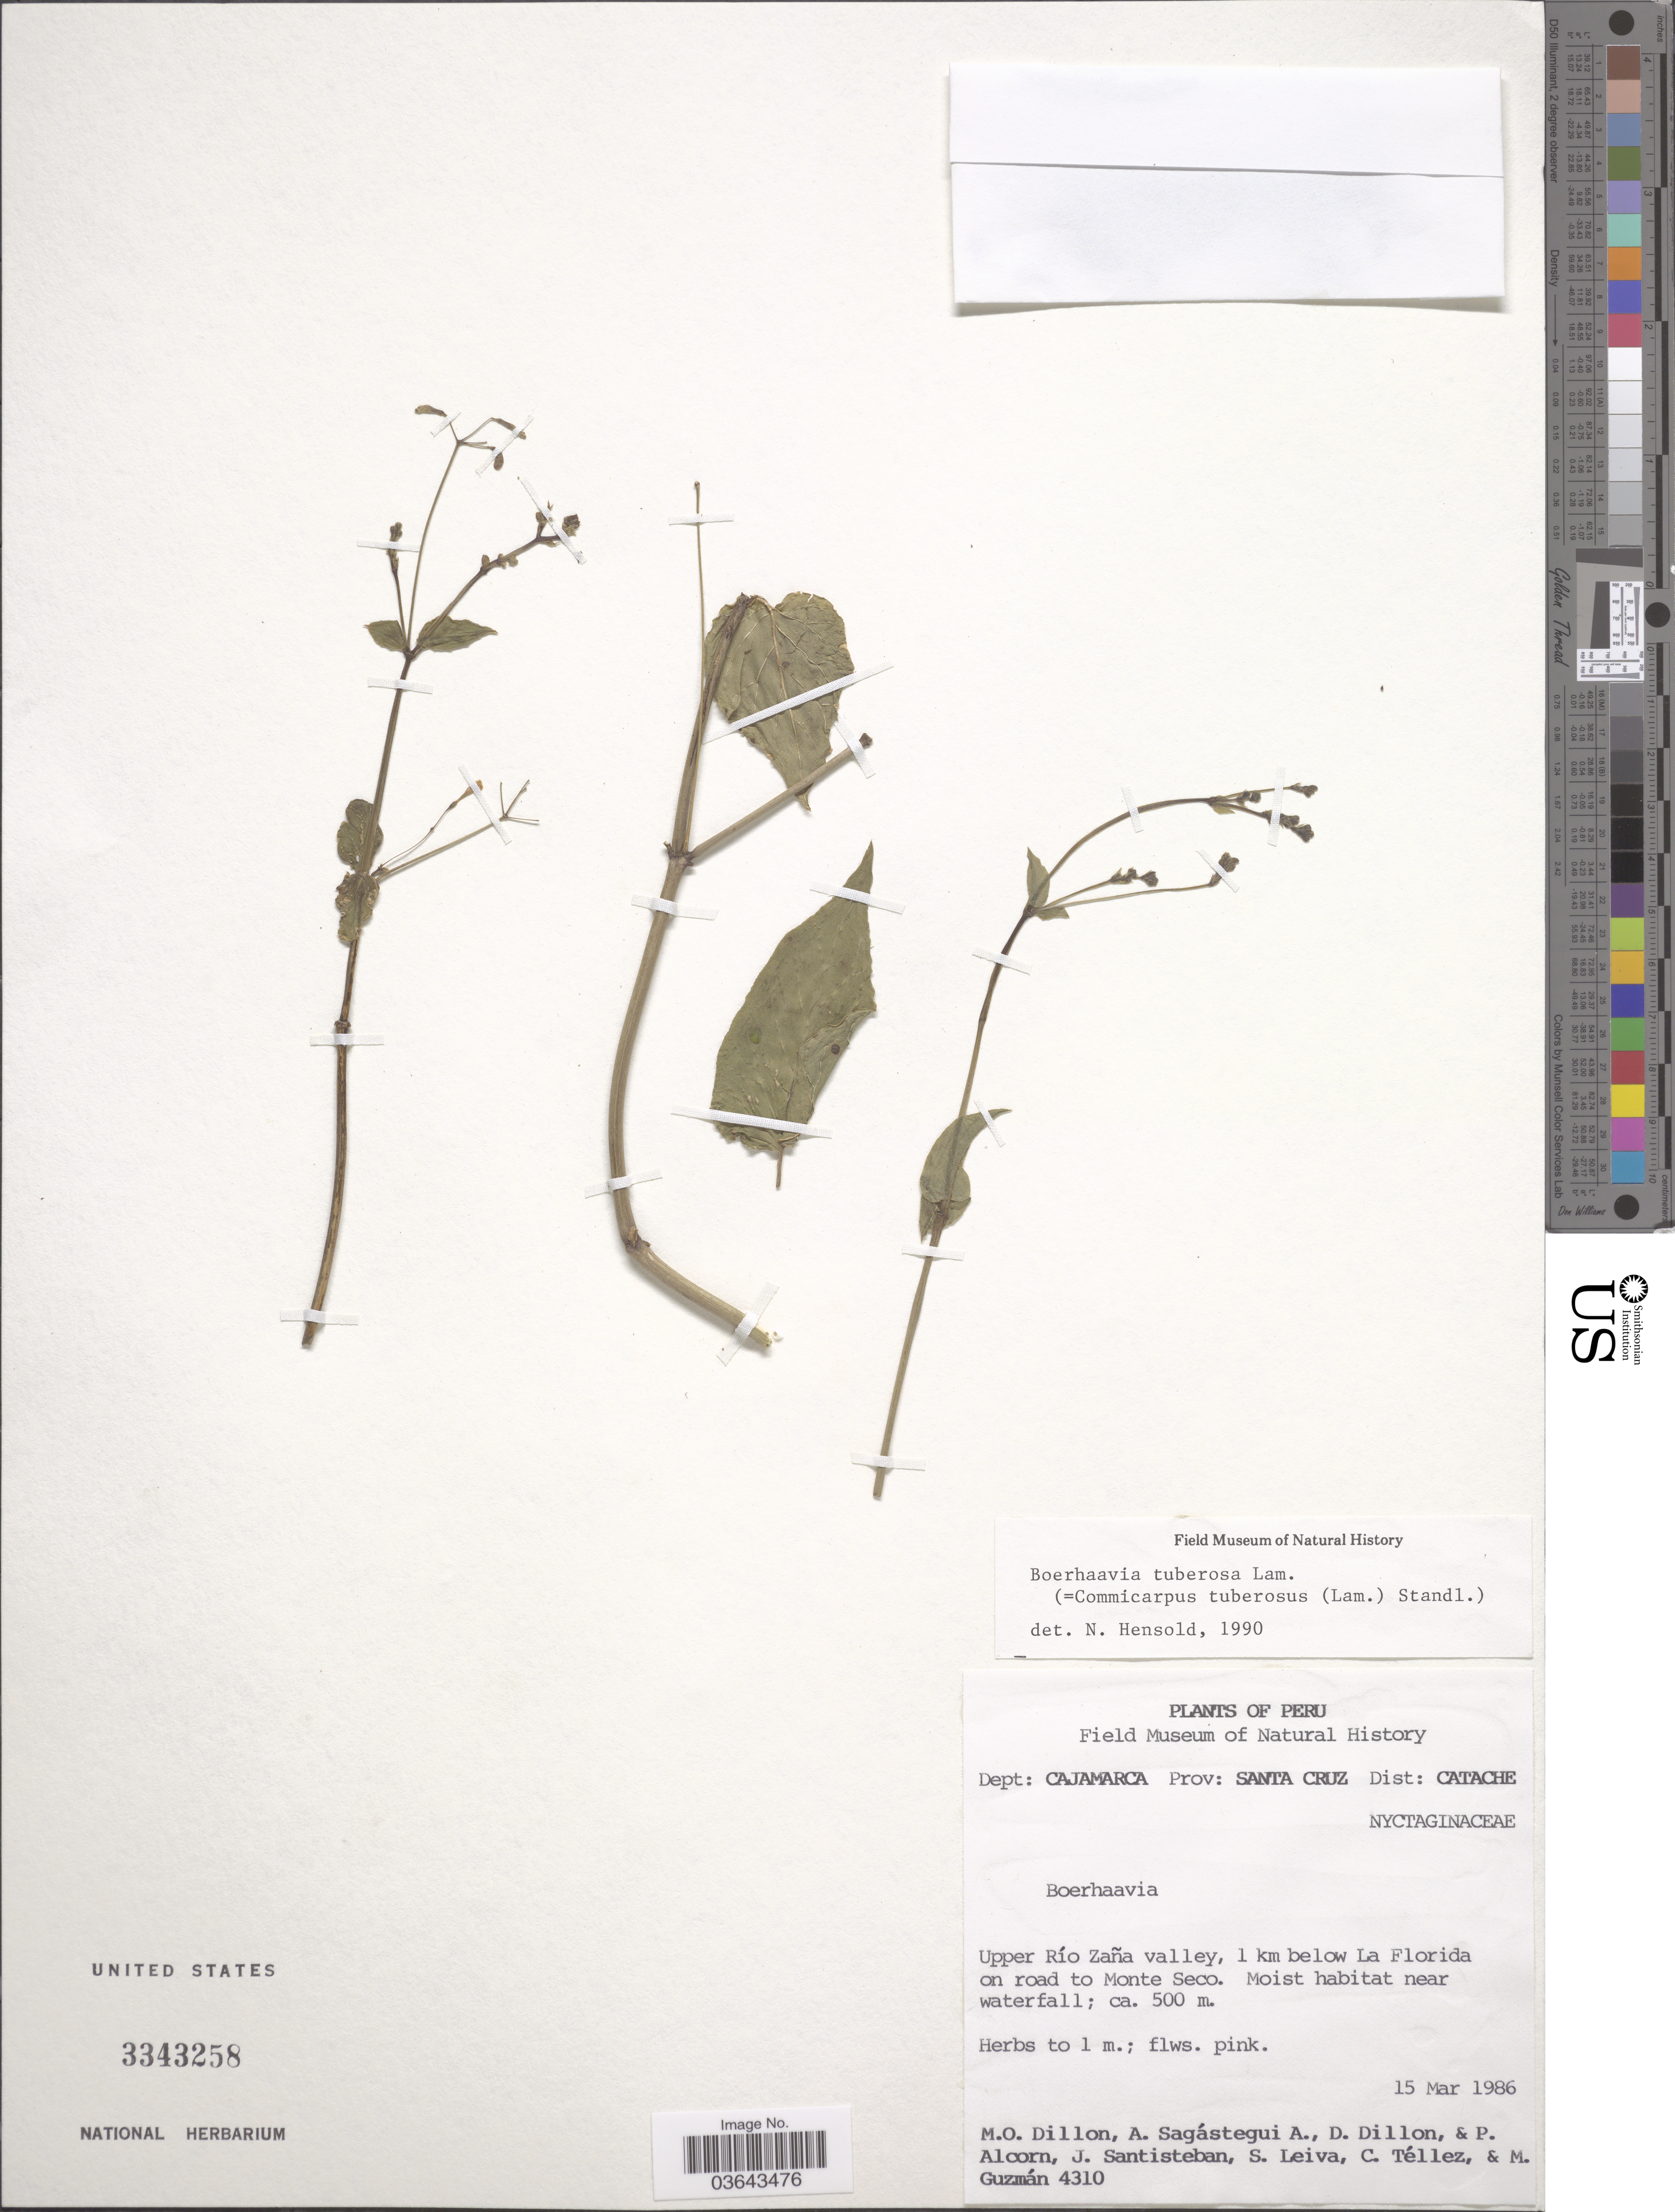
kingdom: Plantae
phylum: Tracheophyta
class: Magnoliopsida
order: Caryophyllales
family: Nyctaginaceae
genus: Boerhavia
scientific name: Boerhavia tuberosa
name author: Lam.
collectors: M. O. Dillon, A. Sagástegui A., D. Dillon, P. Alcorn & et al.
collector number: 4310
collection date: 1986-03-15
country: Peru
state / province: Cajamarca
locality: Dept: Cajamarca Prov: Santa Cruz Dist: Catache. Upper Río Zaña valley, 1 km below La Florida on road to Monte Seco.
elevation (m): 500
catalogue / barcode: US 3343258